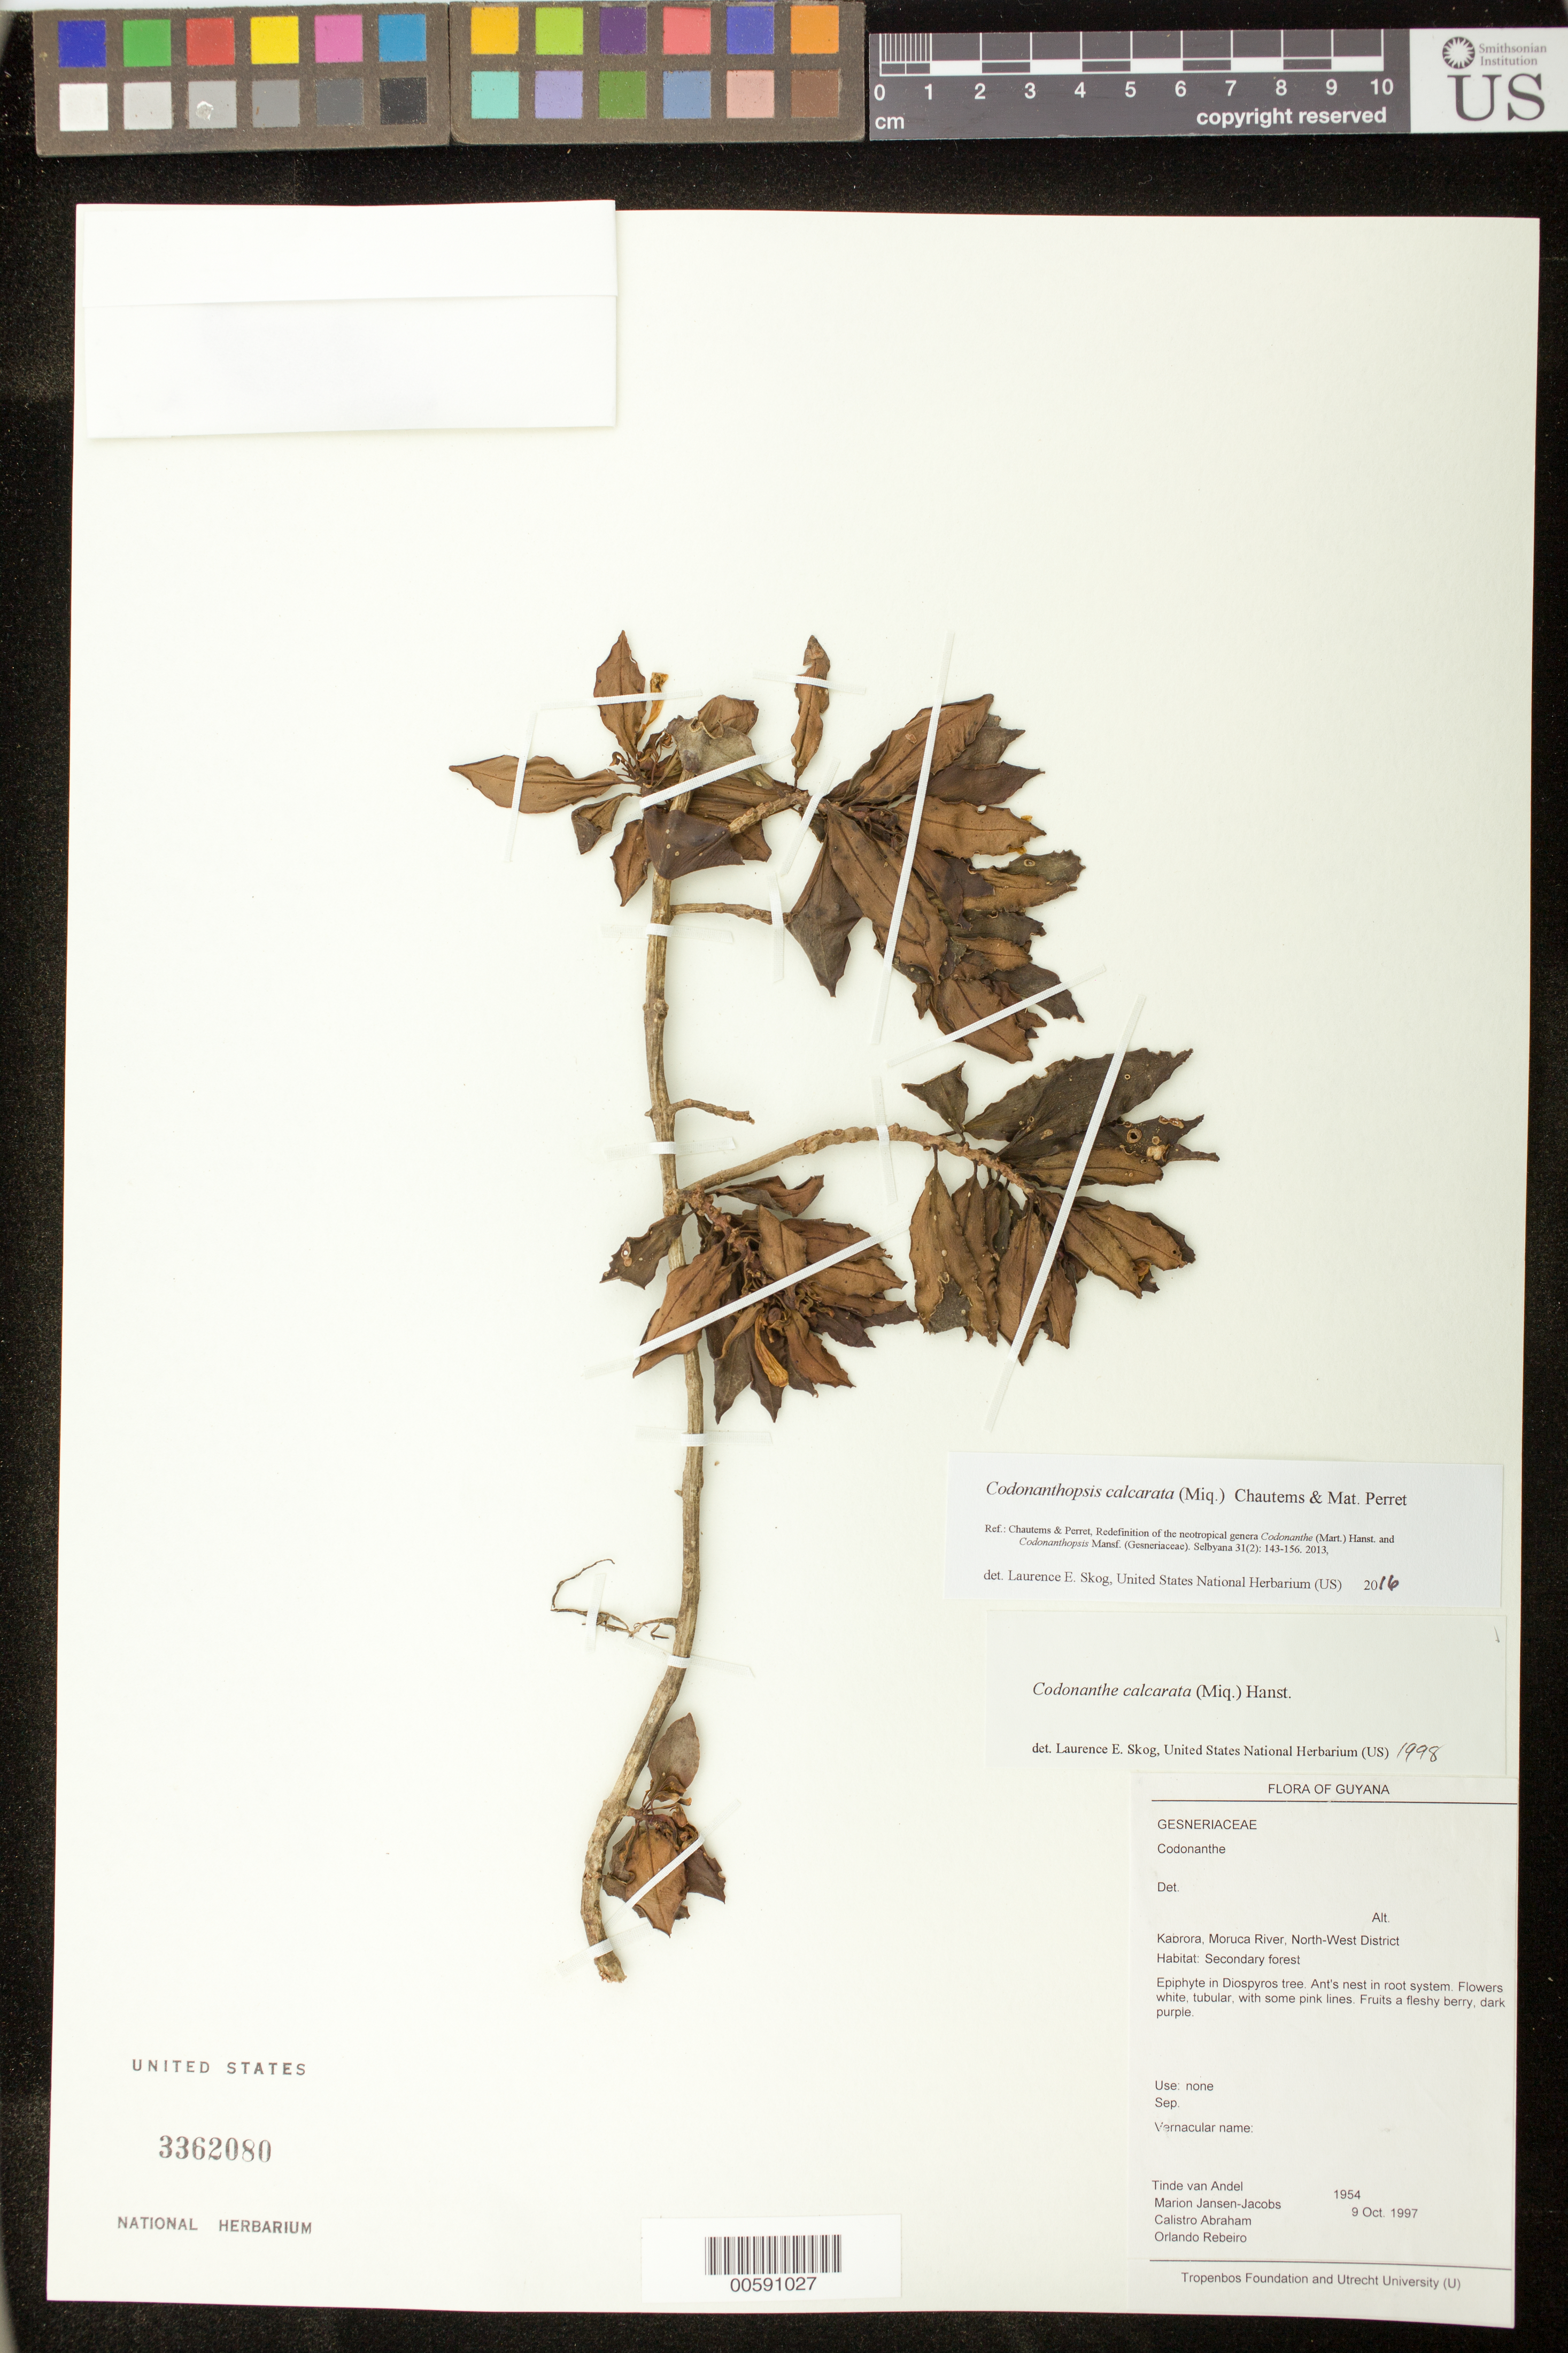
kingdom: Plantae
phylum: Tracheophyta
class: Magnoliopsida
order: Lamiales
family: Gesneriaceae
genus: Codonanthopsis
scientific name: Codonanthopsis calcarata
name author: (Miq.) Chautems & Mat.Perret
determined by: Skog, Laurence E.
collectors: T. R. van Andel, M. J. Jansen-Jacobs, C. Abraham & O. Rebeiro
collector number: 1954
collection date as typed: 09 Oct 1997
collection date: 1997-10-09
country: Guyana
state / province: Barima-Waini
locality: Kabrora, Moruca River, North-West District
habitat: Secondary forest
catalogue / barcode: US 3362080